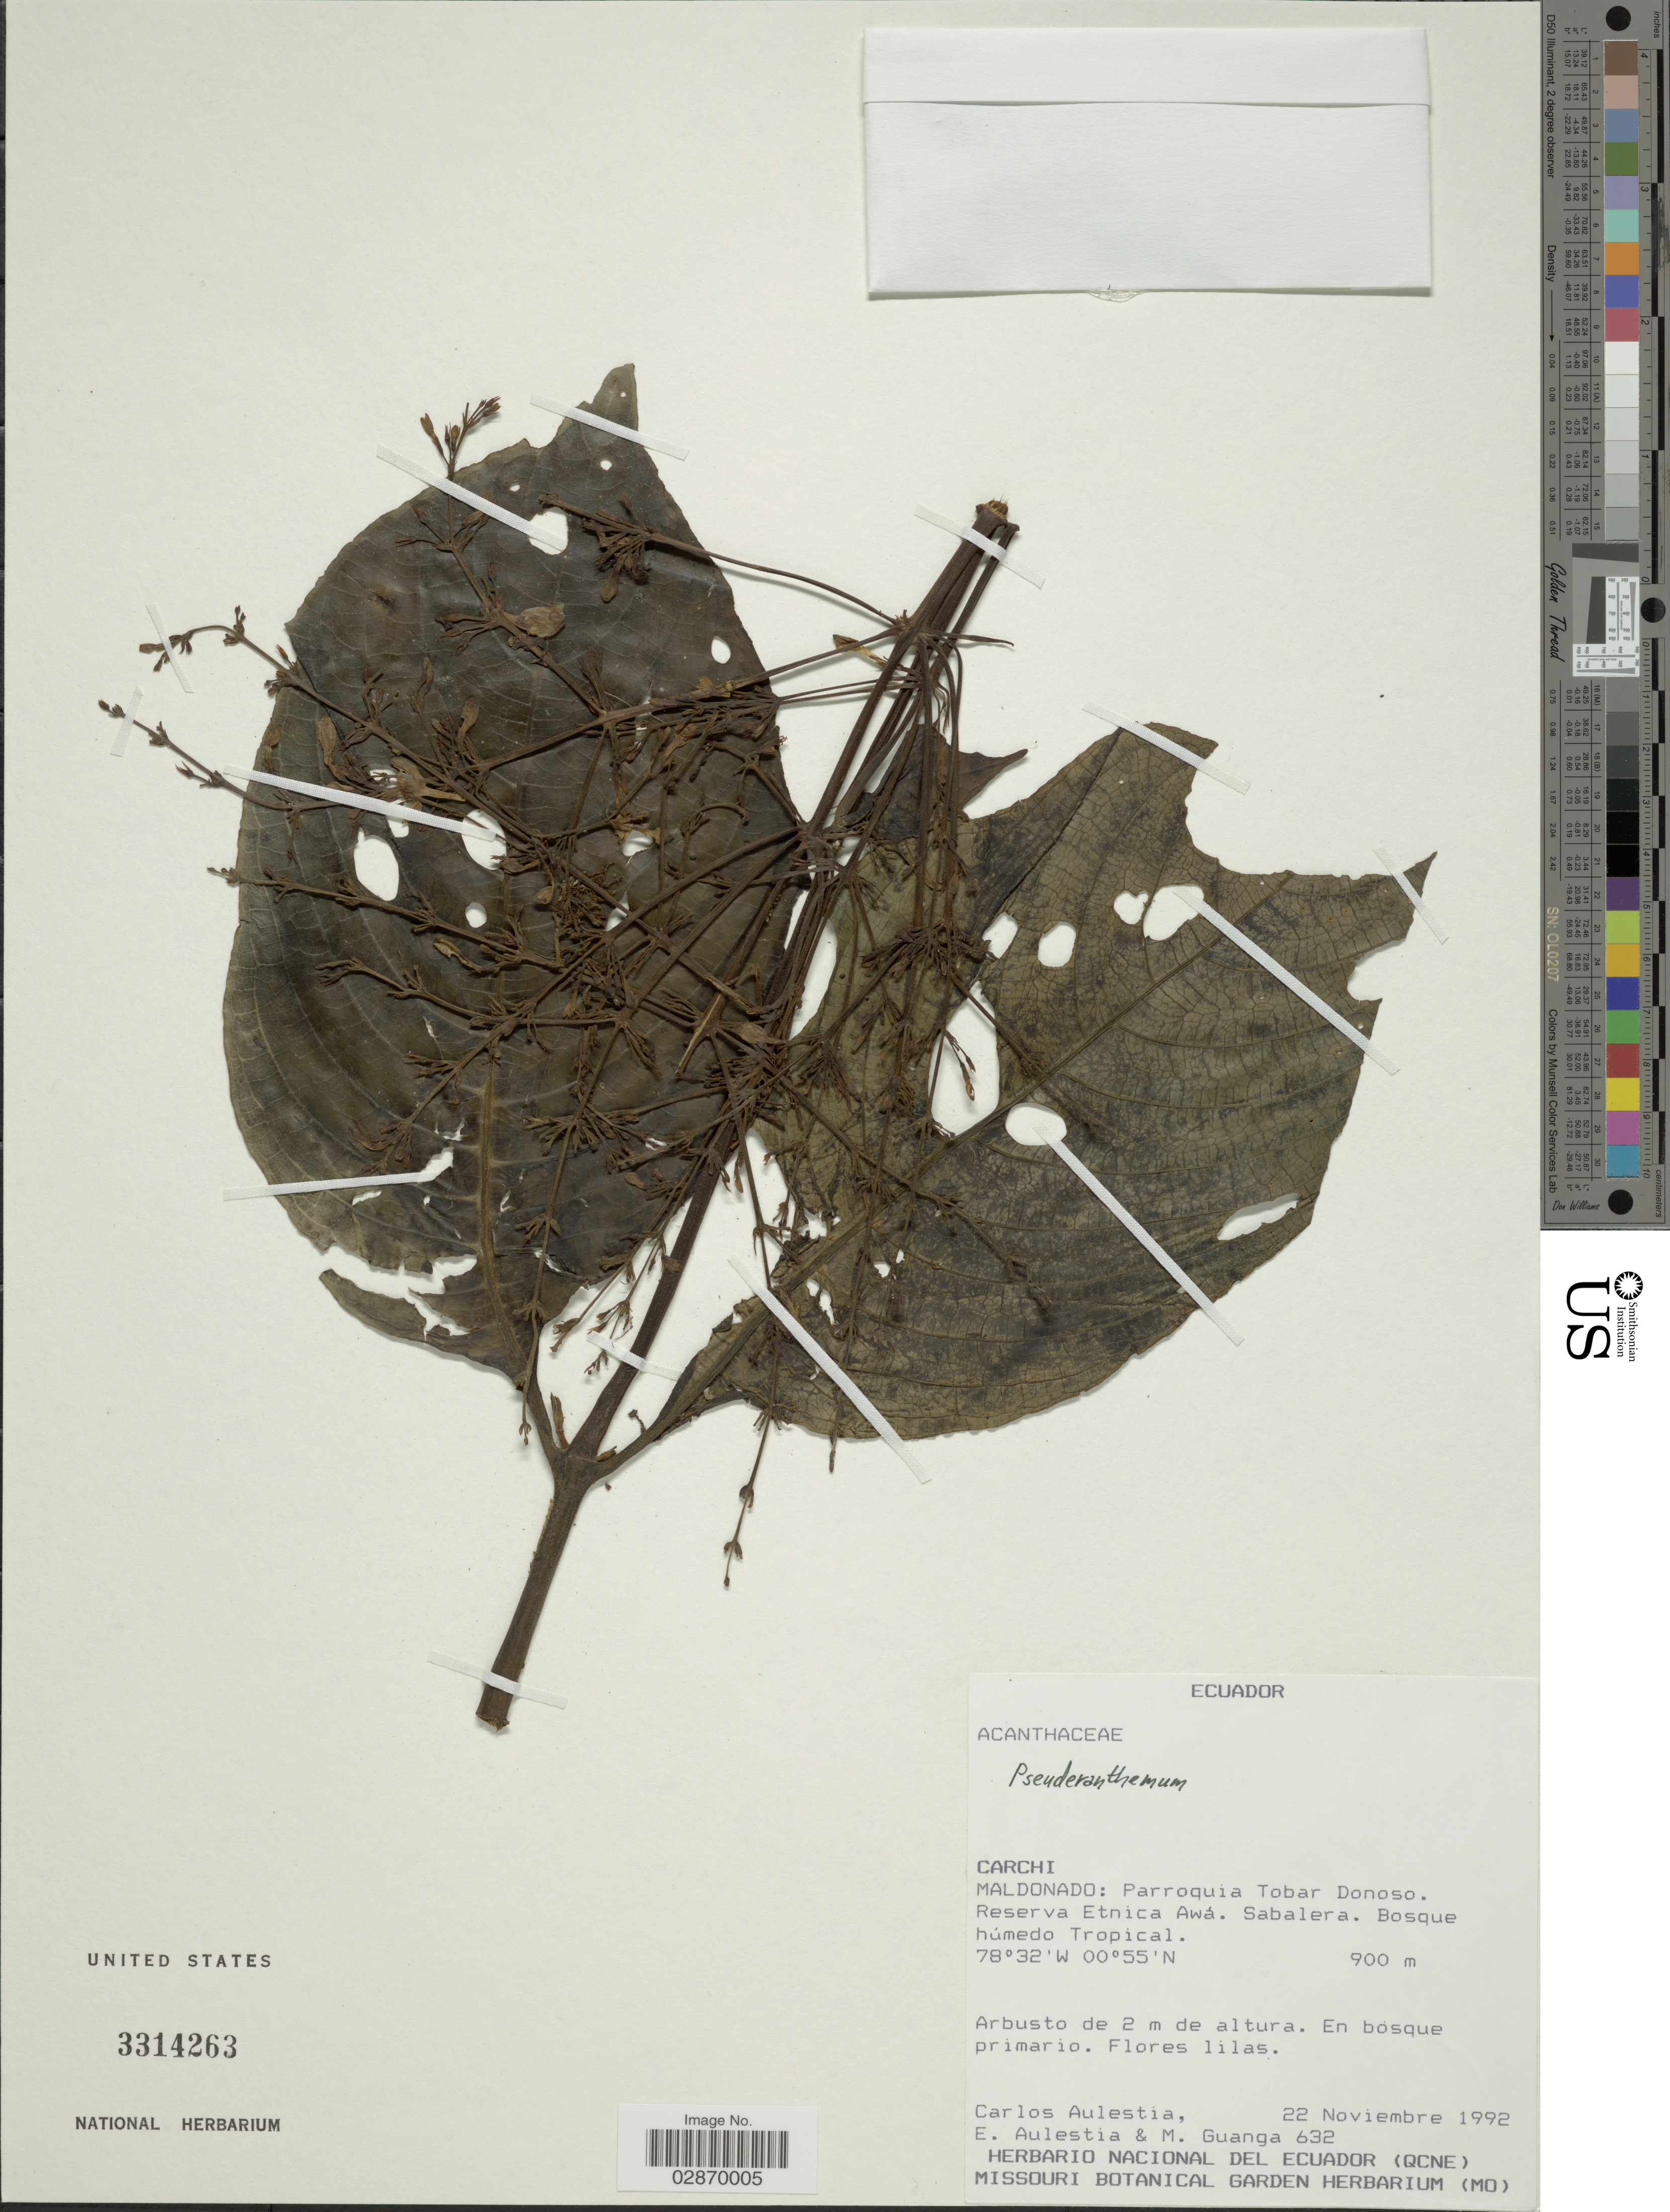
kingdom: Plantae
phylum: Tracheophyta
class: Magnoliopsida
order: Lamiales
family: Acanthaceae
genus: Pseuderanthemum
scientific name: Pseuderanthemum hookerianum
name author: (Nees) V.M. Baum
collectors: C. Aulestia, E. Aulestia & M. Guanga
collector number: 632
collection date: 1992-11-22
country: Ecuador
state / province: Carchi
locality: Maldonado, Parroquia Tobar Donoso, Reserva Etnica Awá, Sabalera.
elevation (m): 900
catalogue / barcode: US 3314263